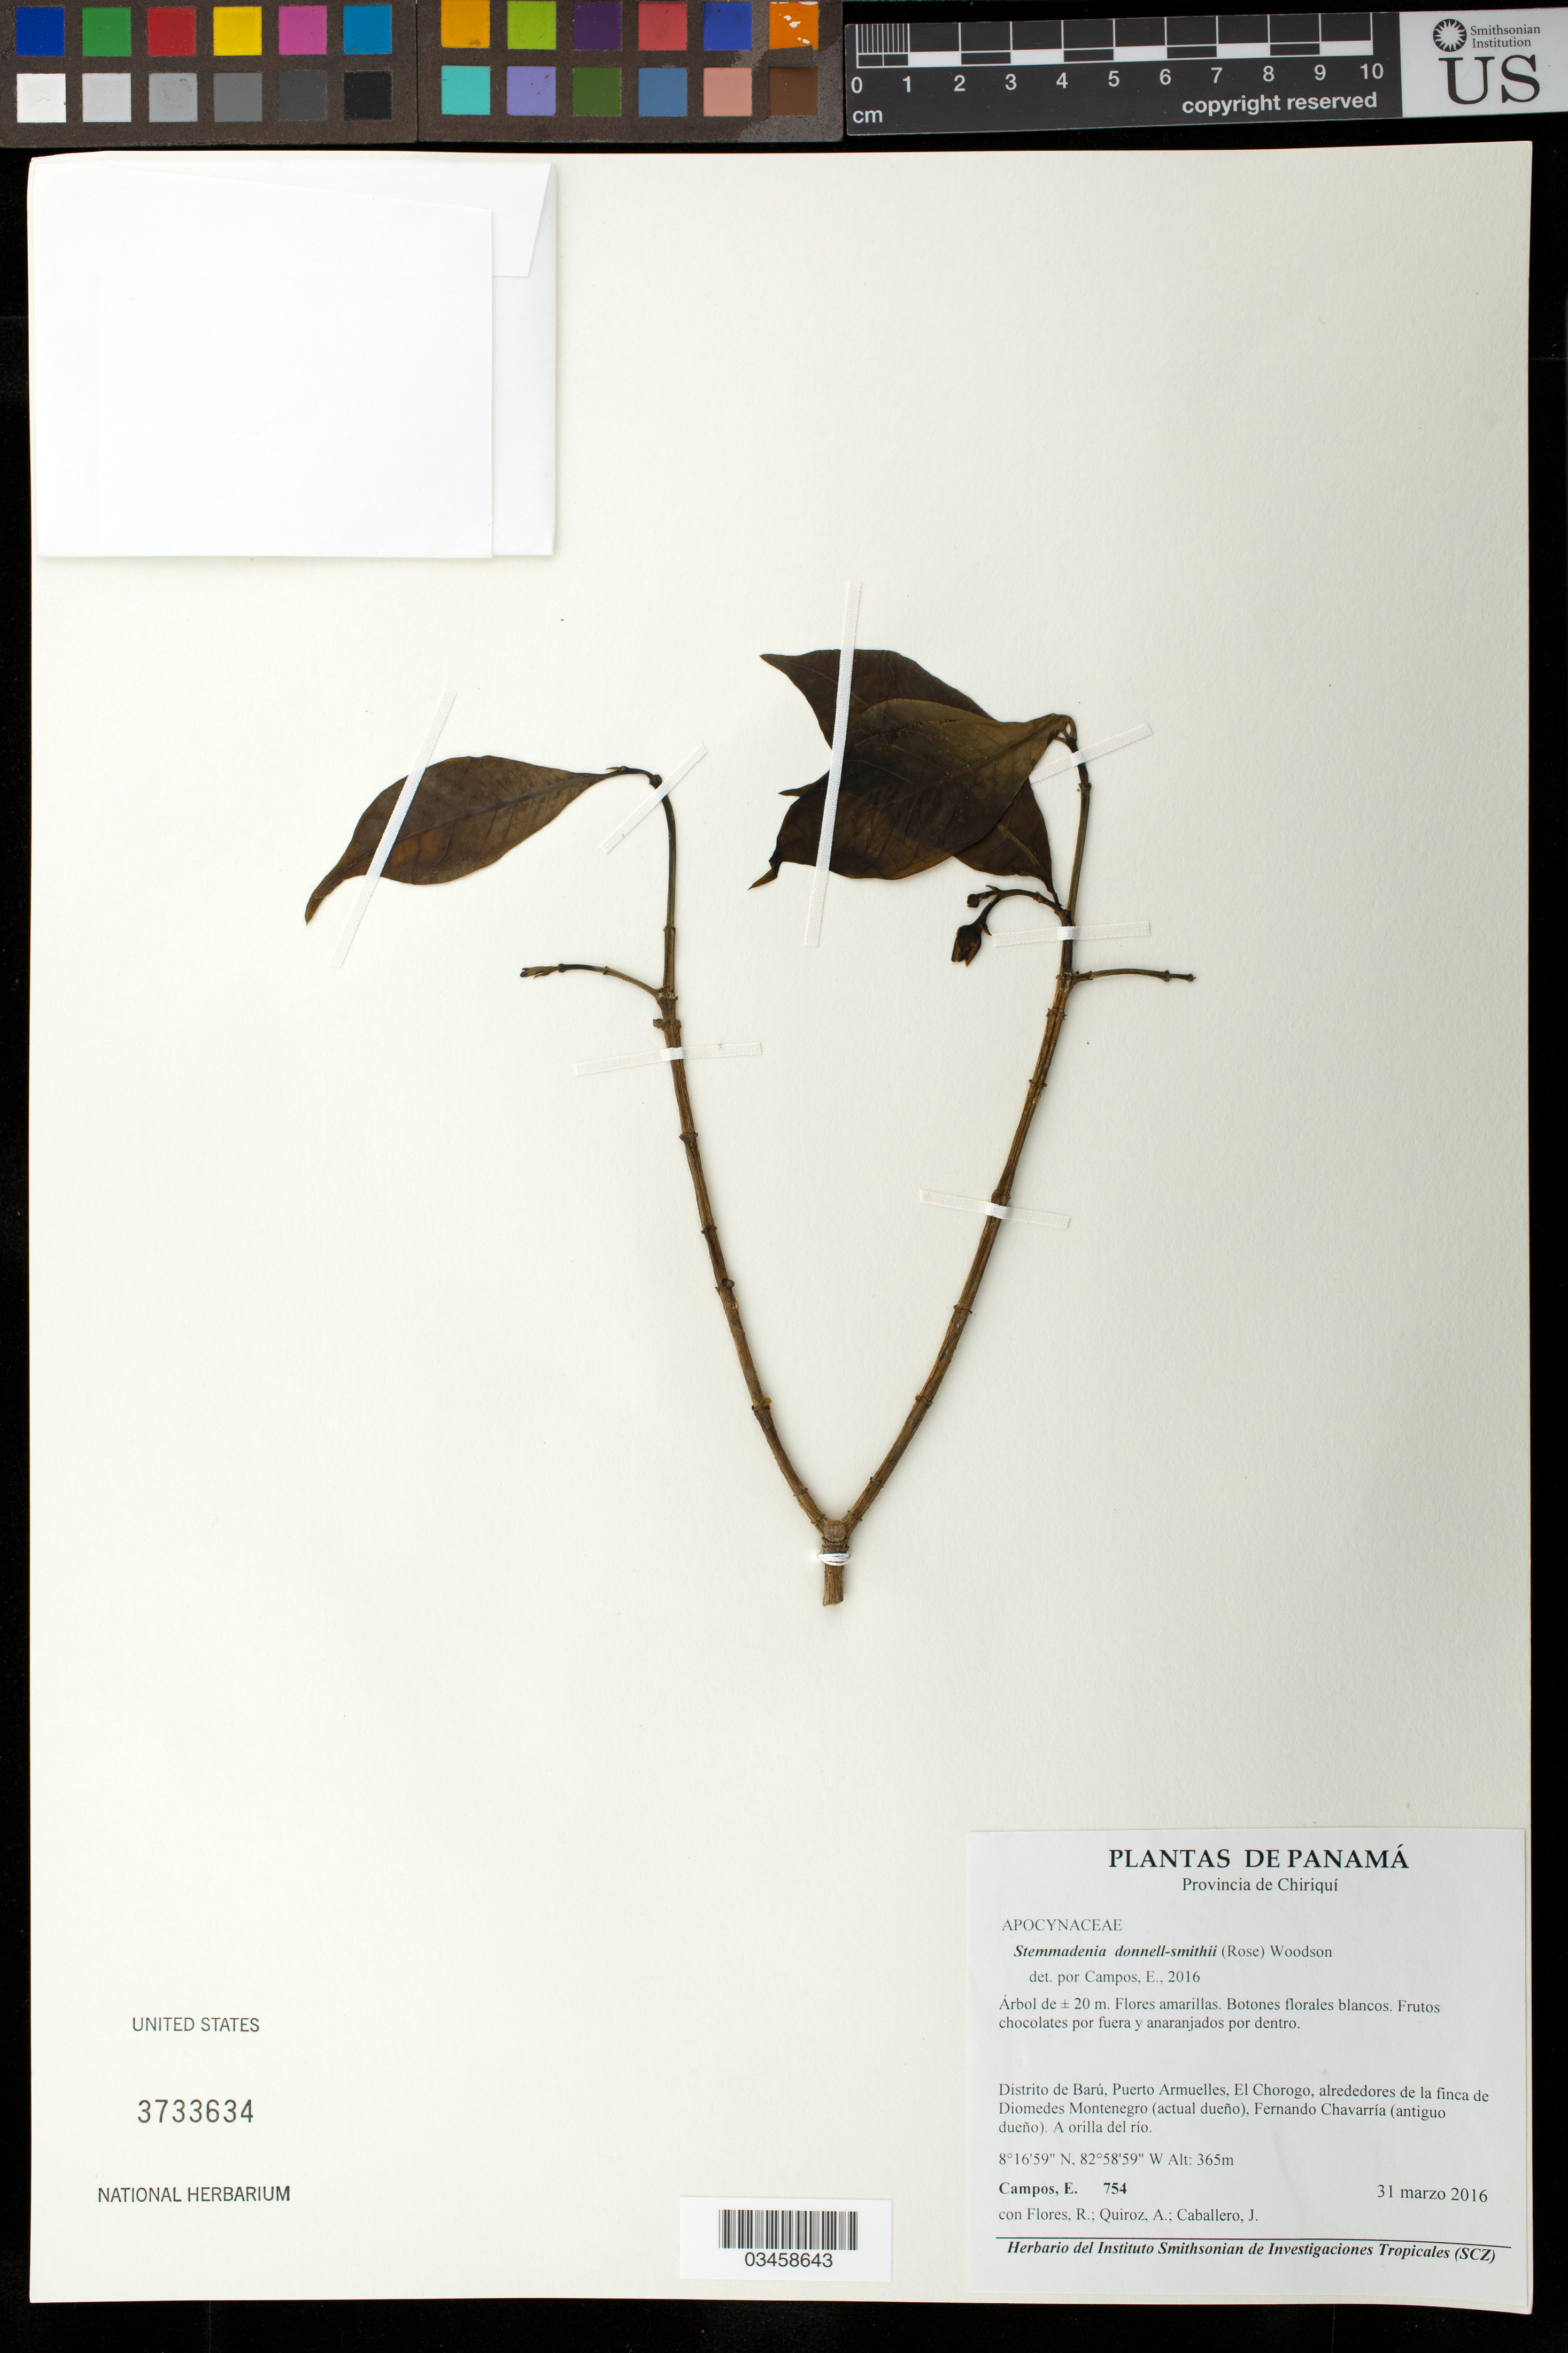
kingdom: Plantae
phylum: Tracheophyta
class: Magnoliopsida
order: Gentianales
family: Apocynaceae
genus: Tabernaemontana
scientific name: Tabernaemontana donnell-smithii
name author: Rose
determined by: Strong, Mark T., (BOT), Smithsonian Institution - National Museum of Natural History (UNITED STATES)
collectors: E. Campos, R. Flores, A. Quiroz & J. Caballero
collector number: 754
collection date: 2016-03-31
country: Panama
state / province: Chiriqui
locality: Distrito de Barú, Puerto Armuelles, El Chorogo, alrededores de la finca de Diomedes Montenegro (actual dueño), Fernando Chavarría (antiguo dueño). A orilla del río.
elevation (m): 365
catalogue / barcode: US 3733634